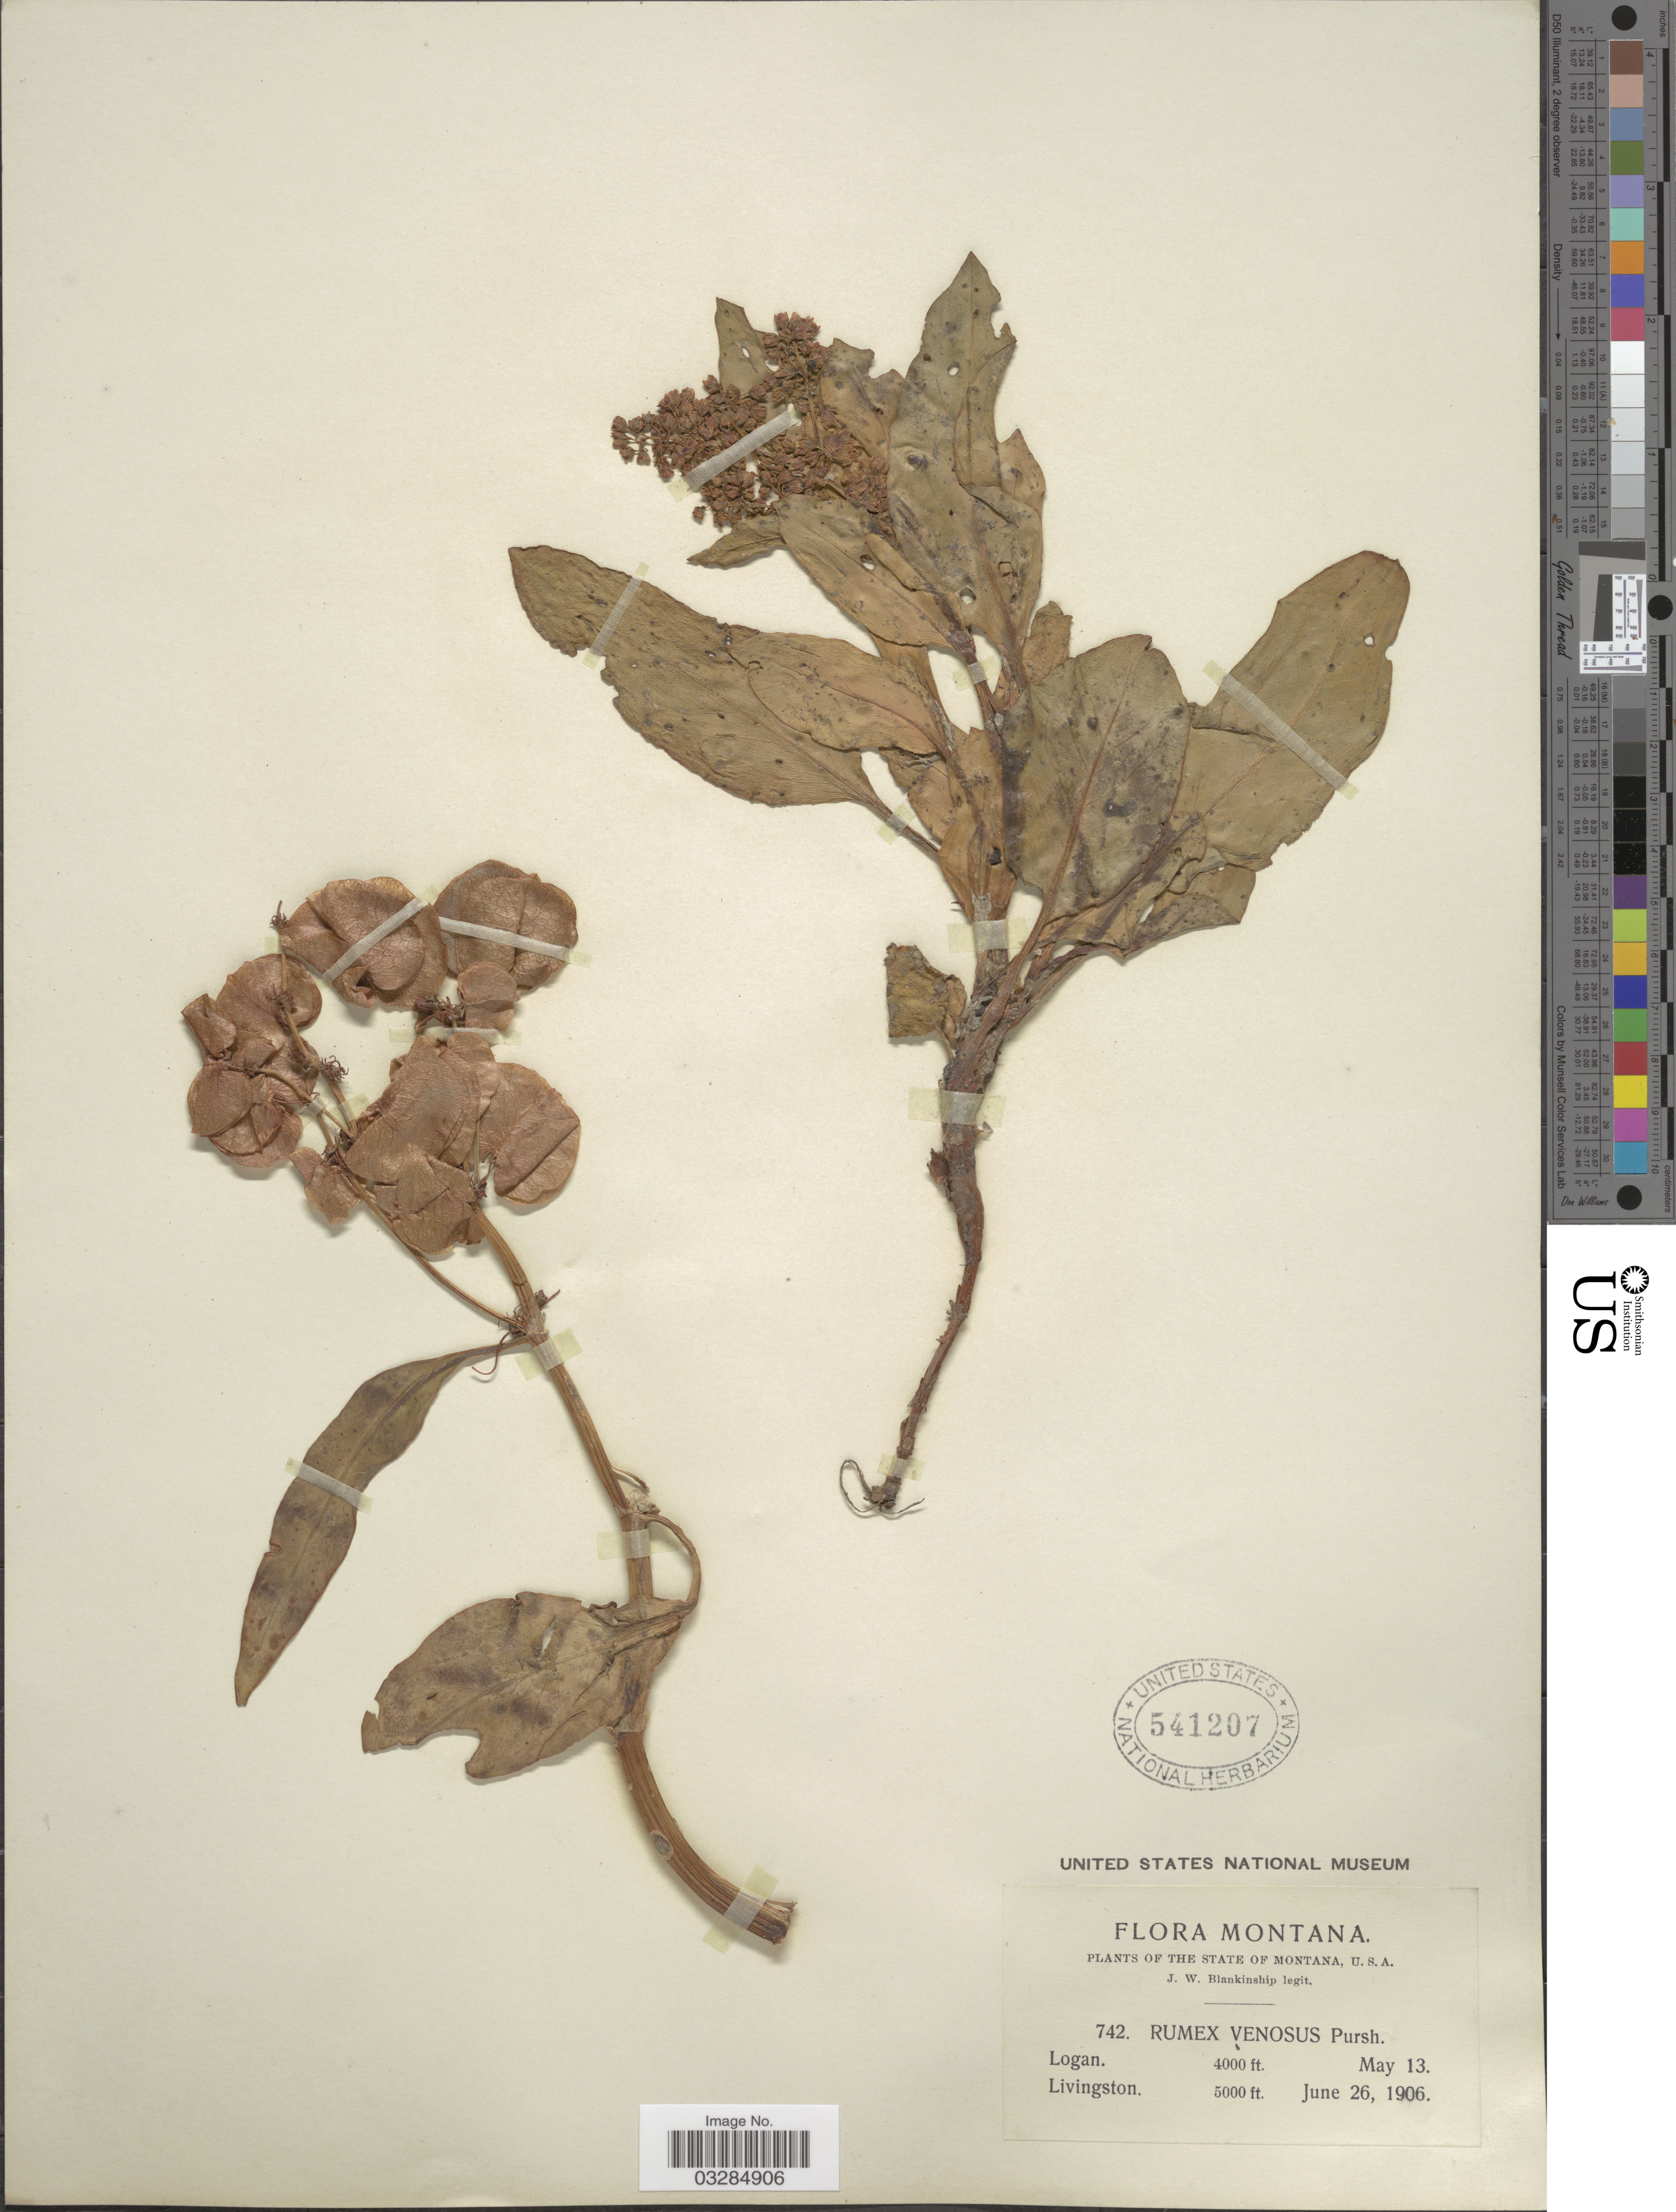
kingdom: Plantae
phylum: Tracheophyta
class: Magnoliopsida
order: Caryophyllales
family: Polygonaceae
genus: Rumex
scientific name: Rumex venosus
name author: Pursh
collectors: J. W. Blankinship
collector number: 742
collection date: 1906-05-13/1906-06-26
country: United States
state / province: Montana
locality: Logan, Livingston.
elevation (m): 1219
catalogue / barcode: US 541207